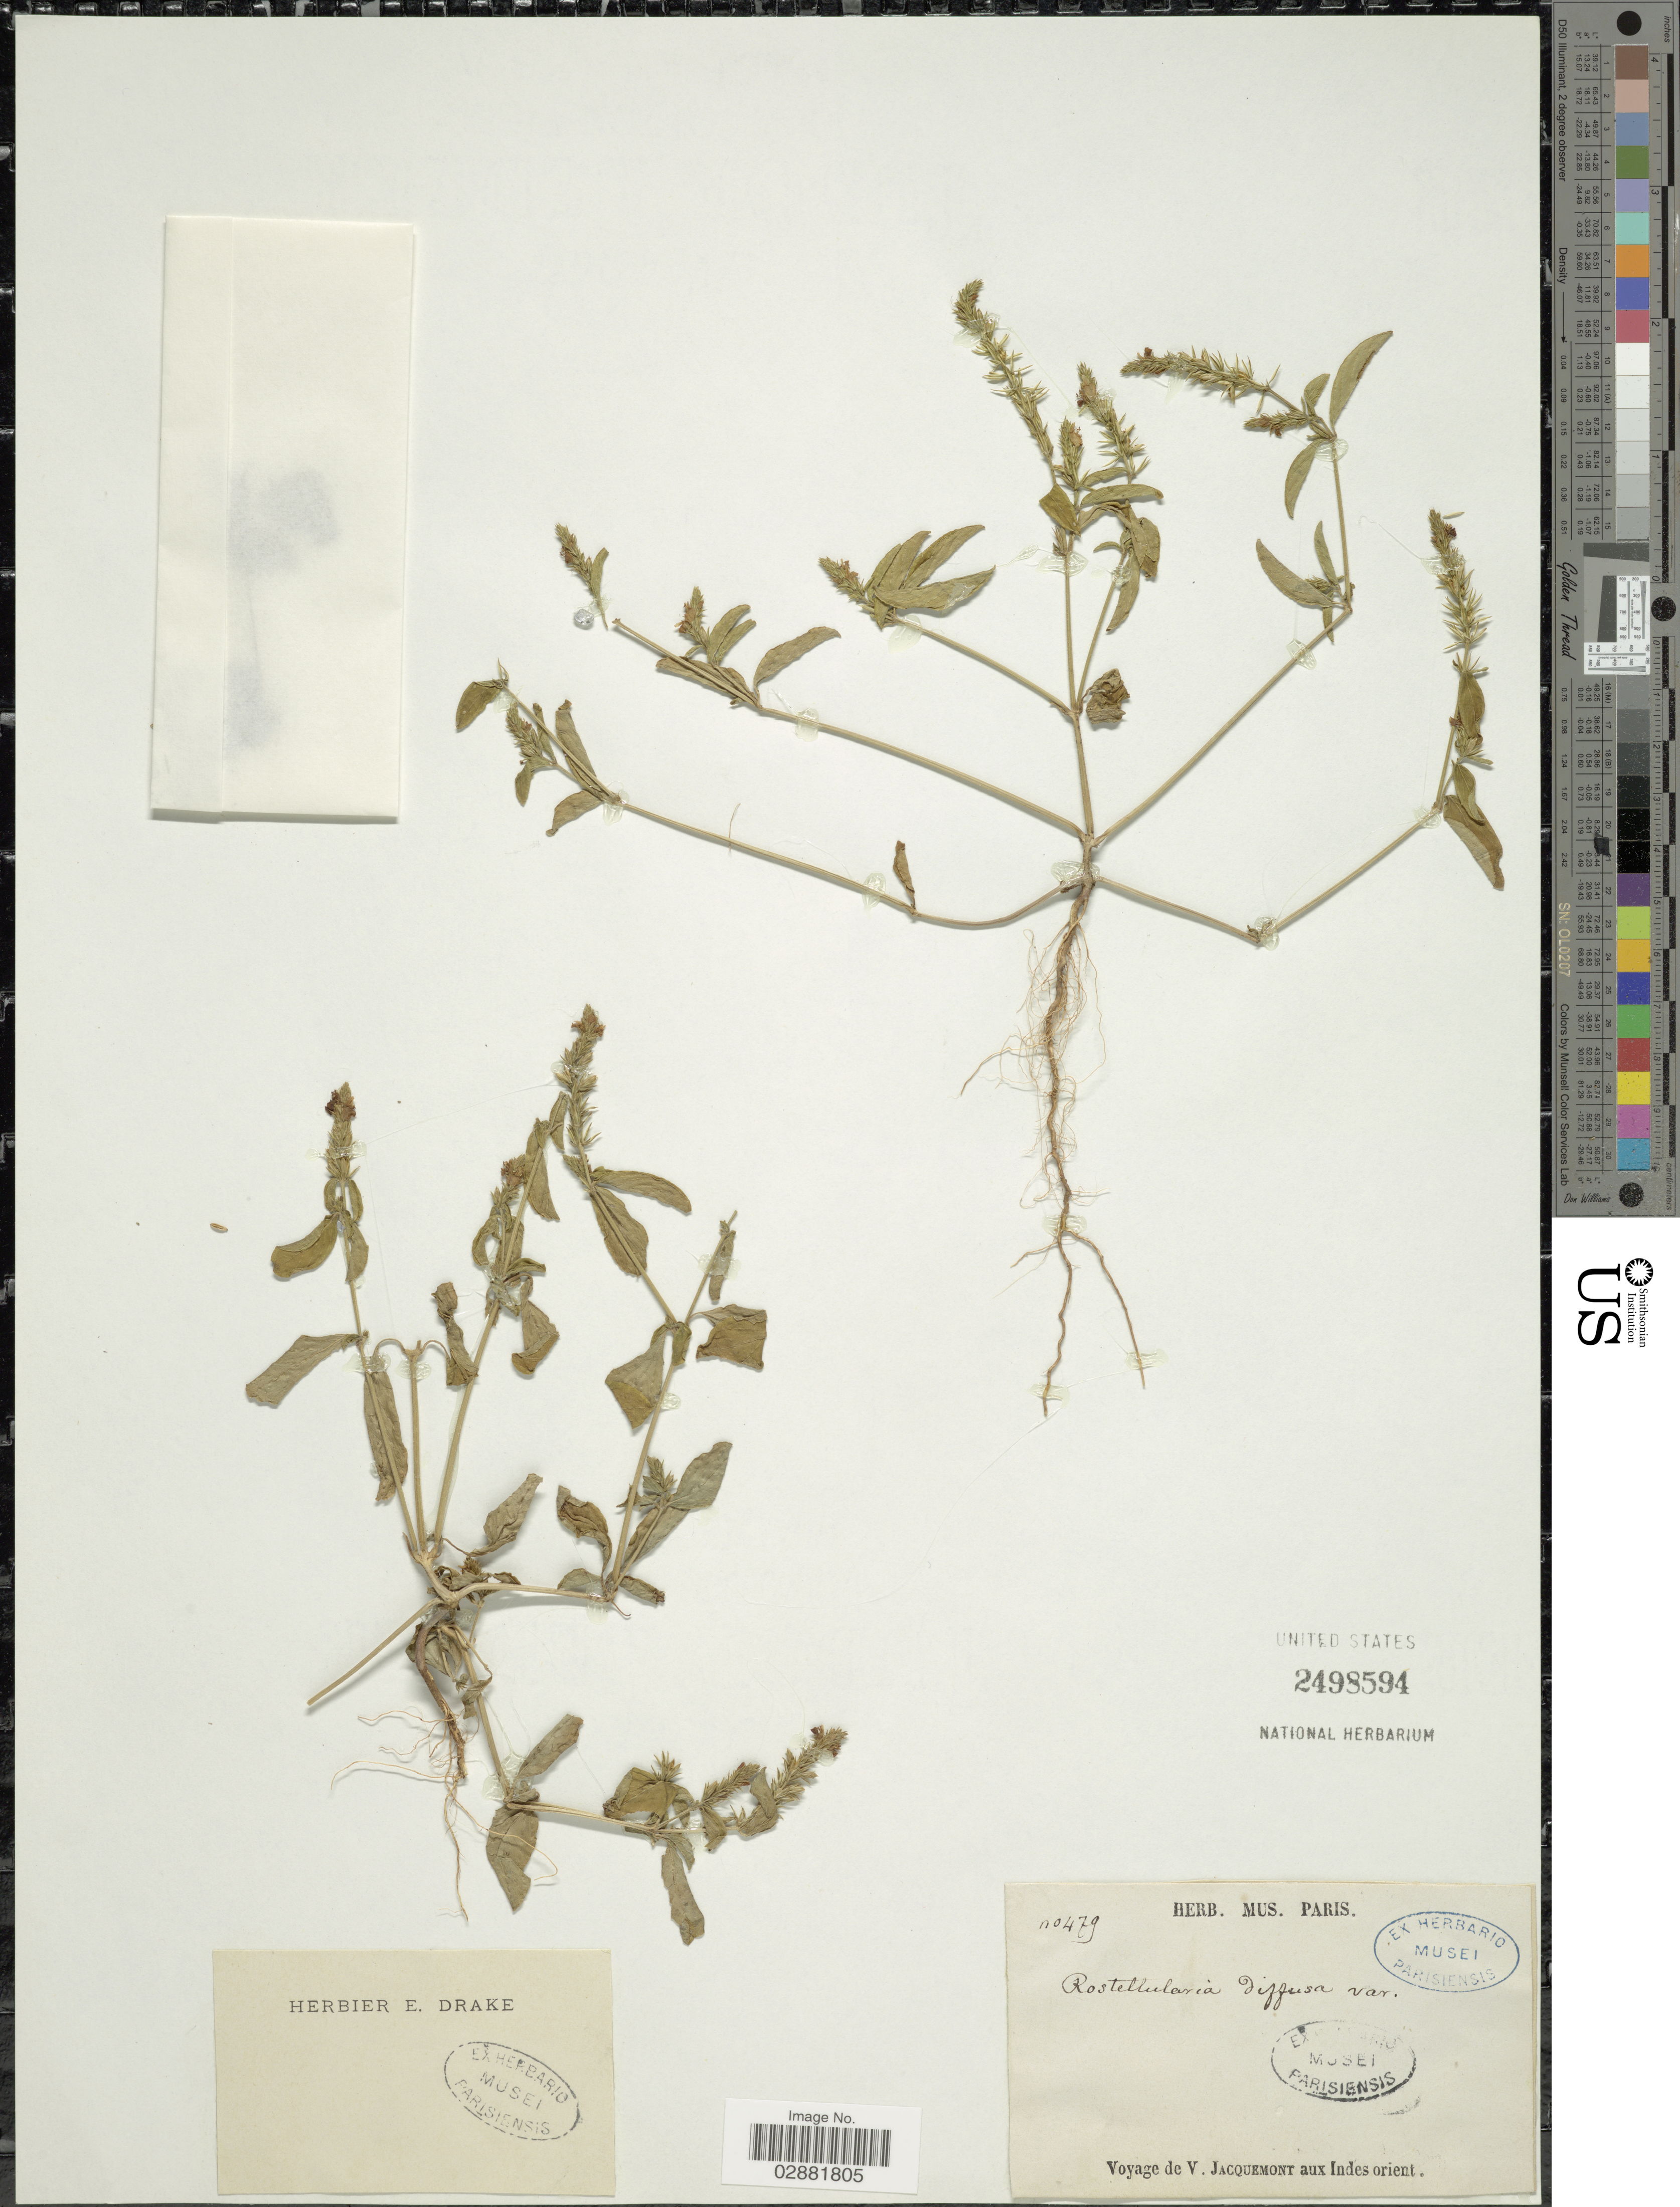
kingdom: Plantae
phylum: Tracheophyta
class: Magnoliopsida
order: Lamiales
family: Acanthaceae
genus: Justicia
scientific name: Justicia diffusa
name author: Willd.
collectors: V. Jacquemont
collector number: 479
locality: Indes orient.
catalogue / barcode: US 2498594